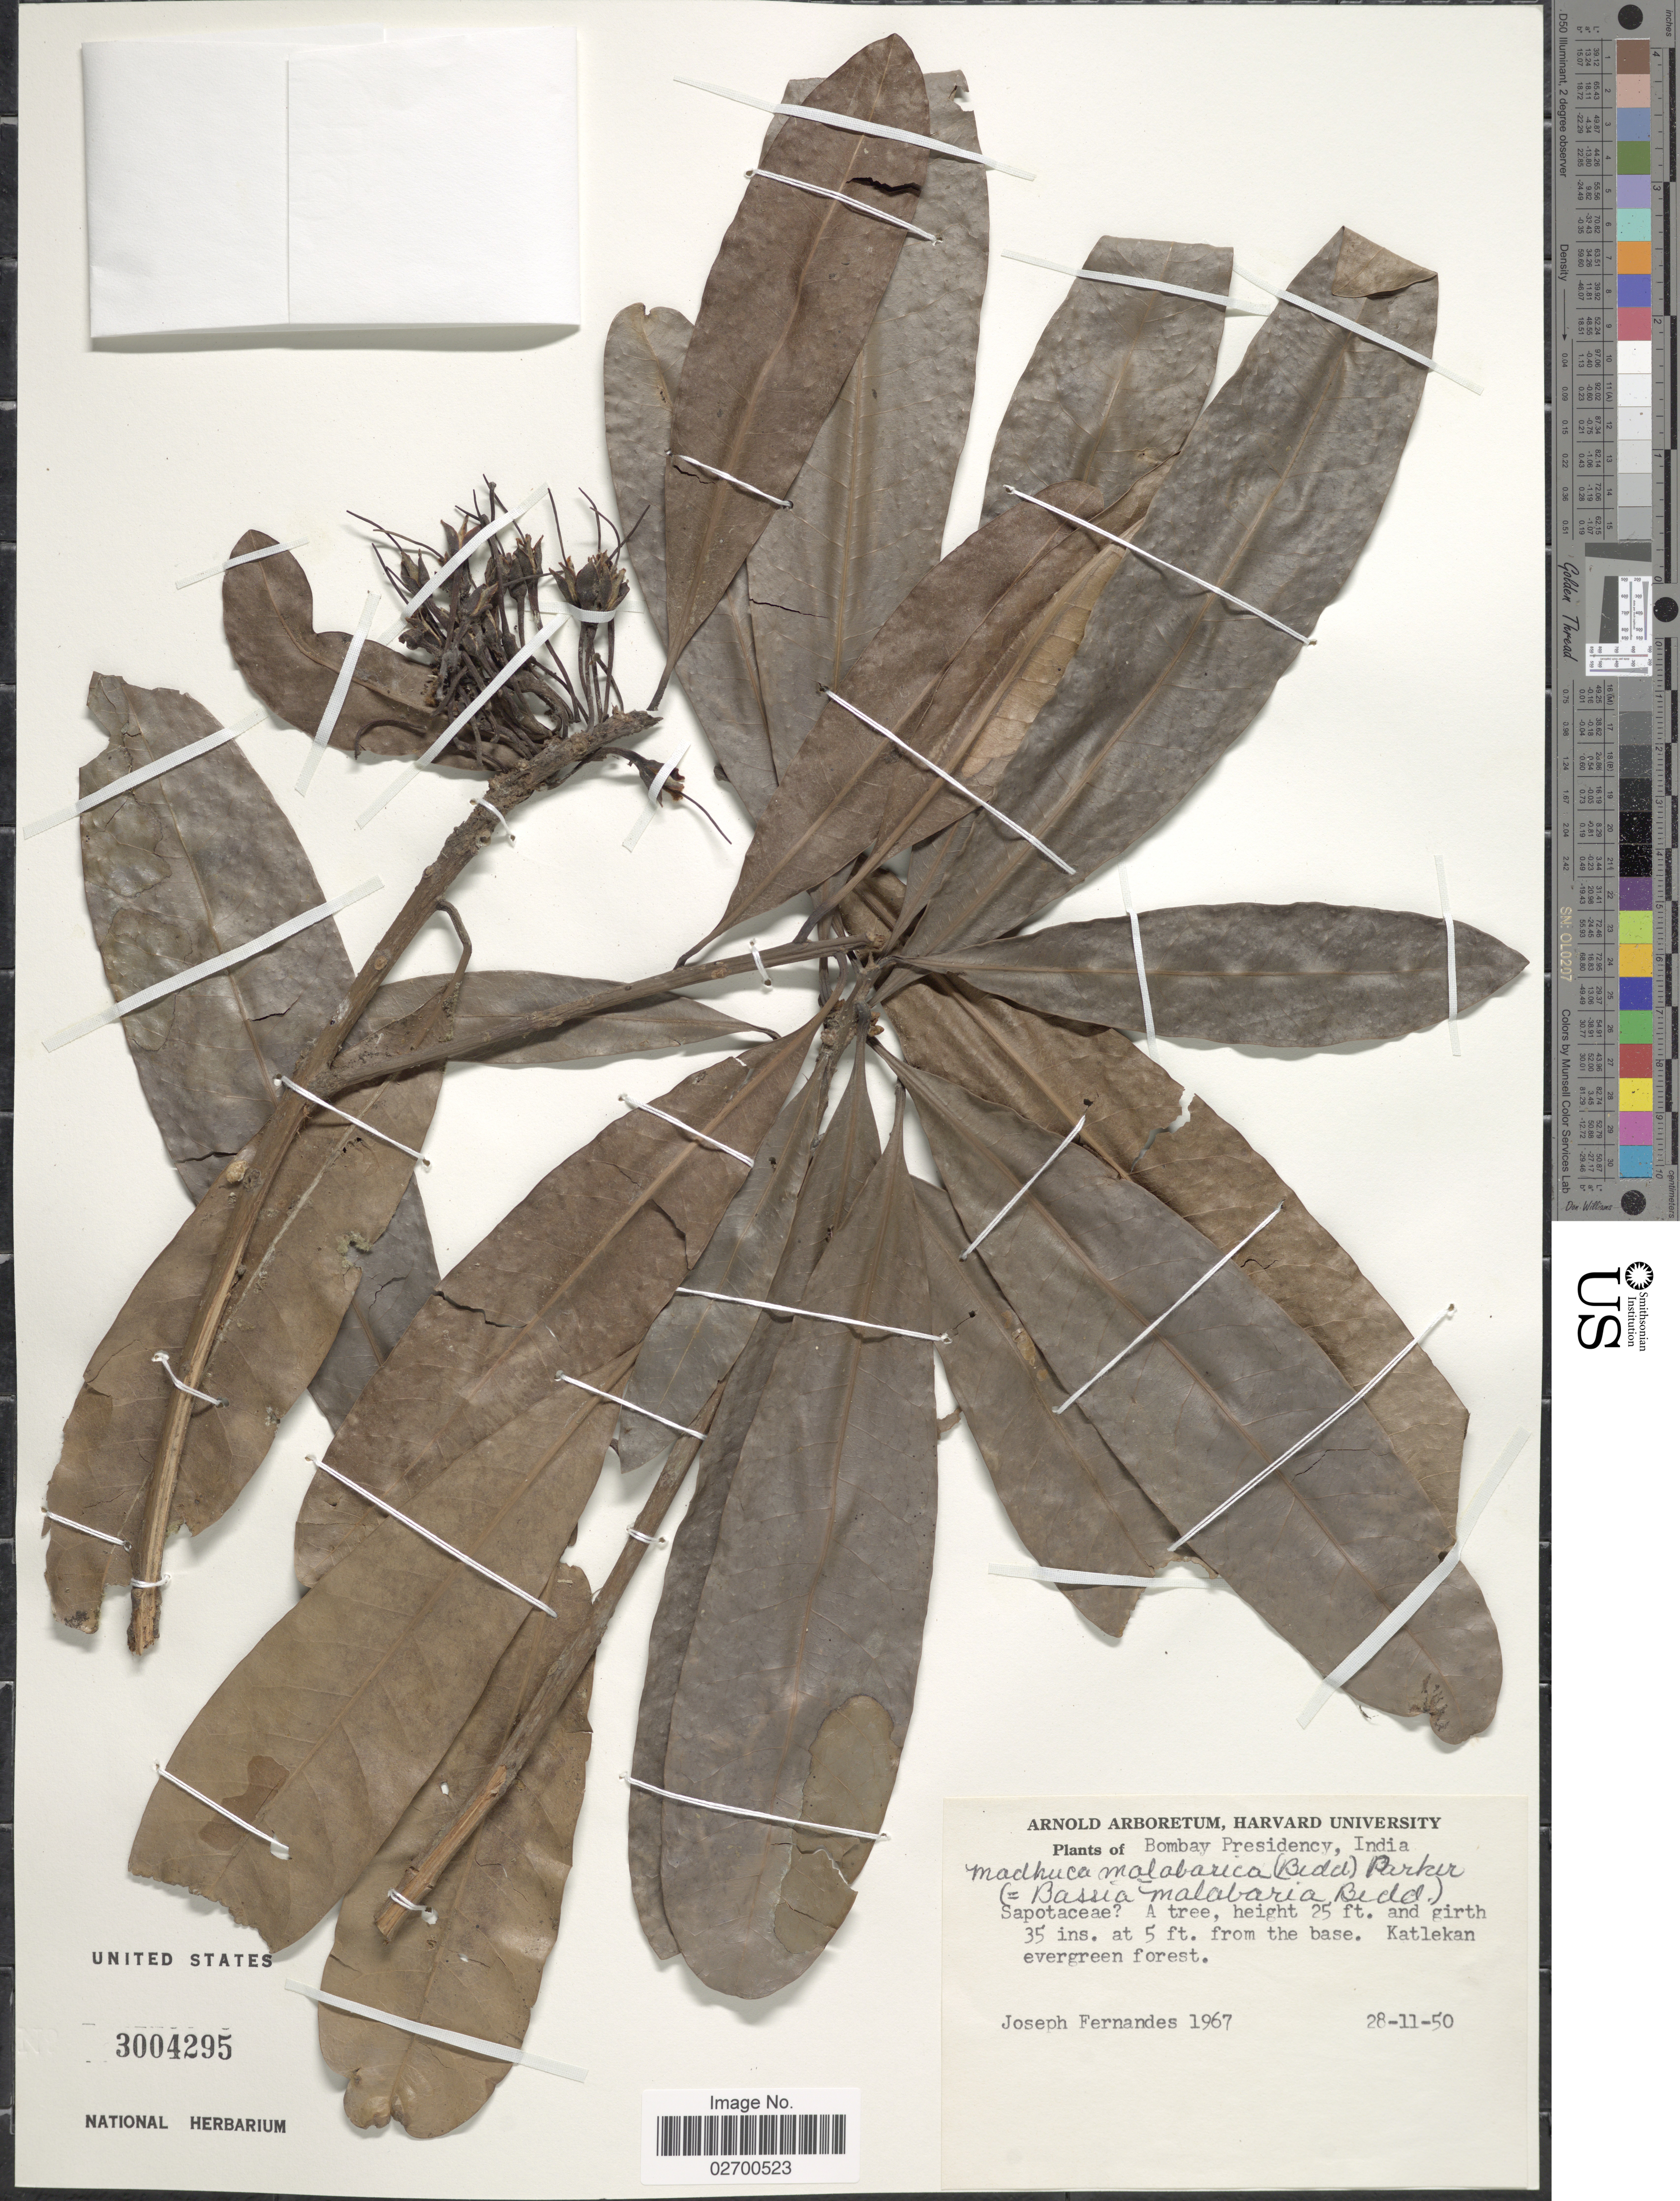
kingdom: Plantae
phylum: Tracheophyta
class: Magnoliopsida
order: Ericales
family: Sapotaceae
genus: Madhuca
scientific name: Madhuca malabarica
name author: (Bedd.) R. Parker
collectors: J. Fernandes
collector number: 1967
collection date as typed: Transcribed d/m/y: 28/11/50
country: India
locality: Bombay Presidency. Katlekan evergreen forest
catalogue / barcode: US 3004295